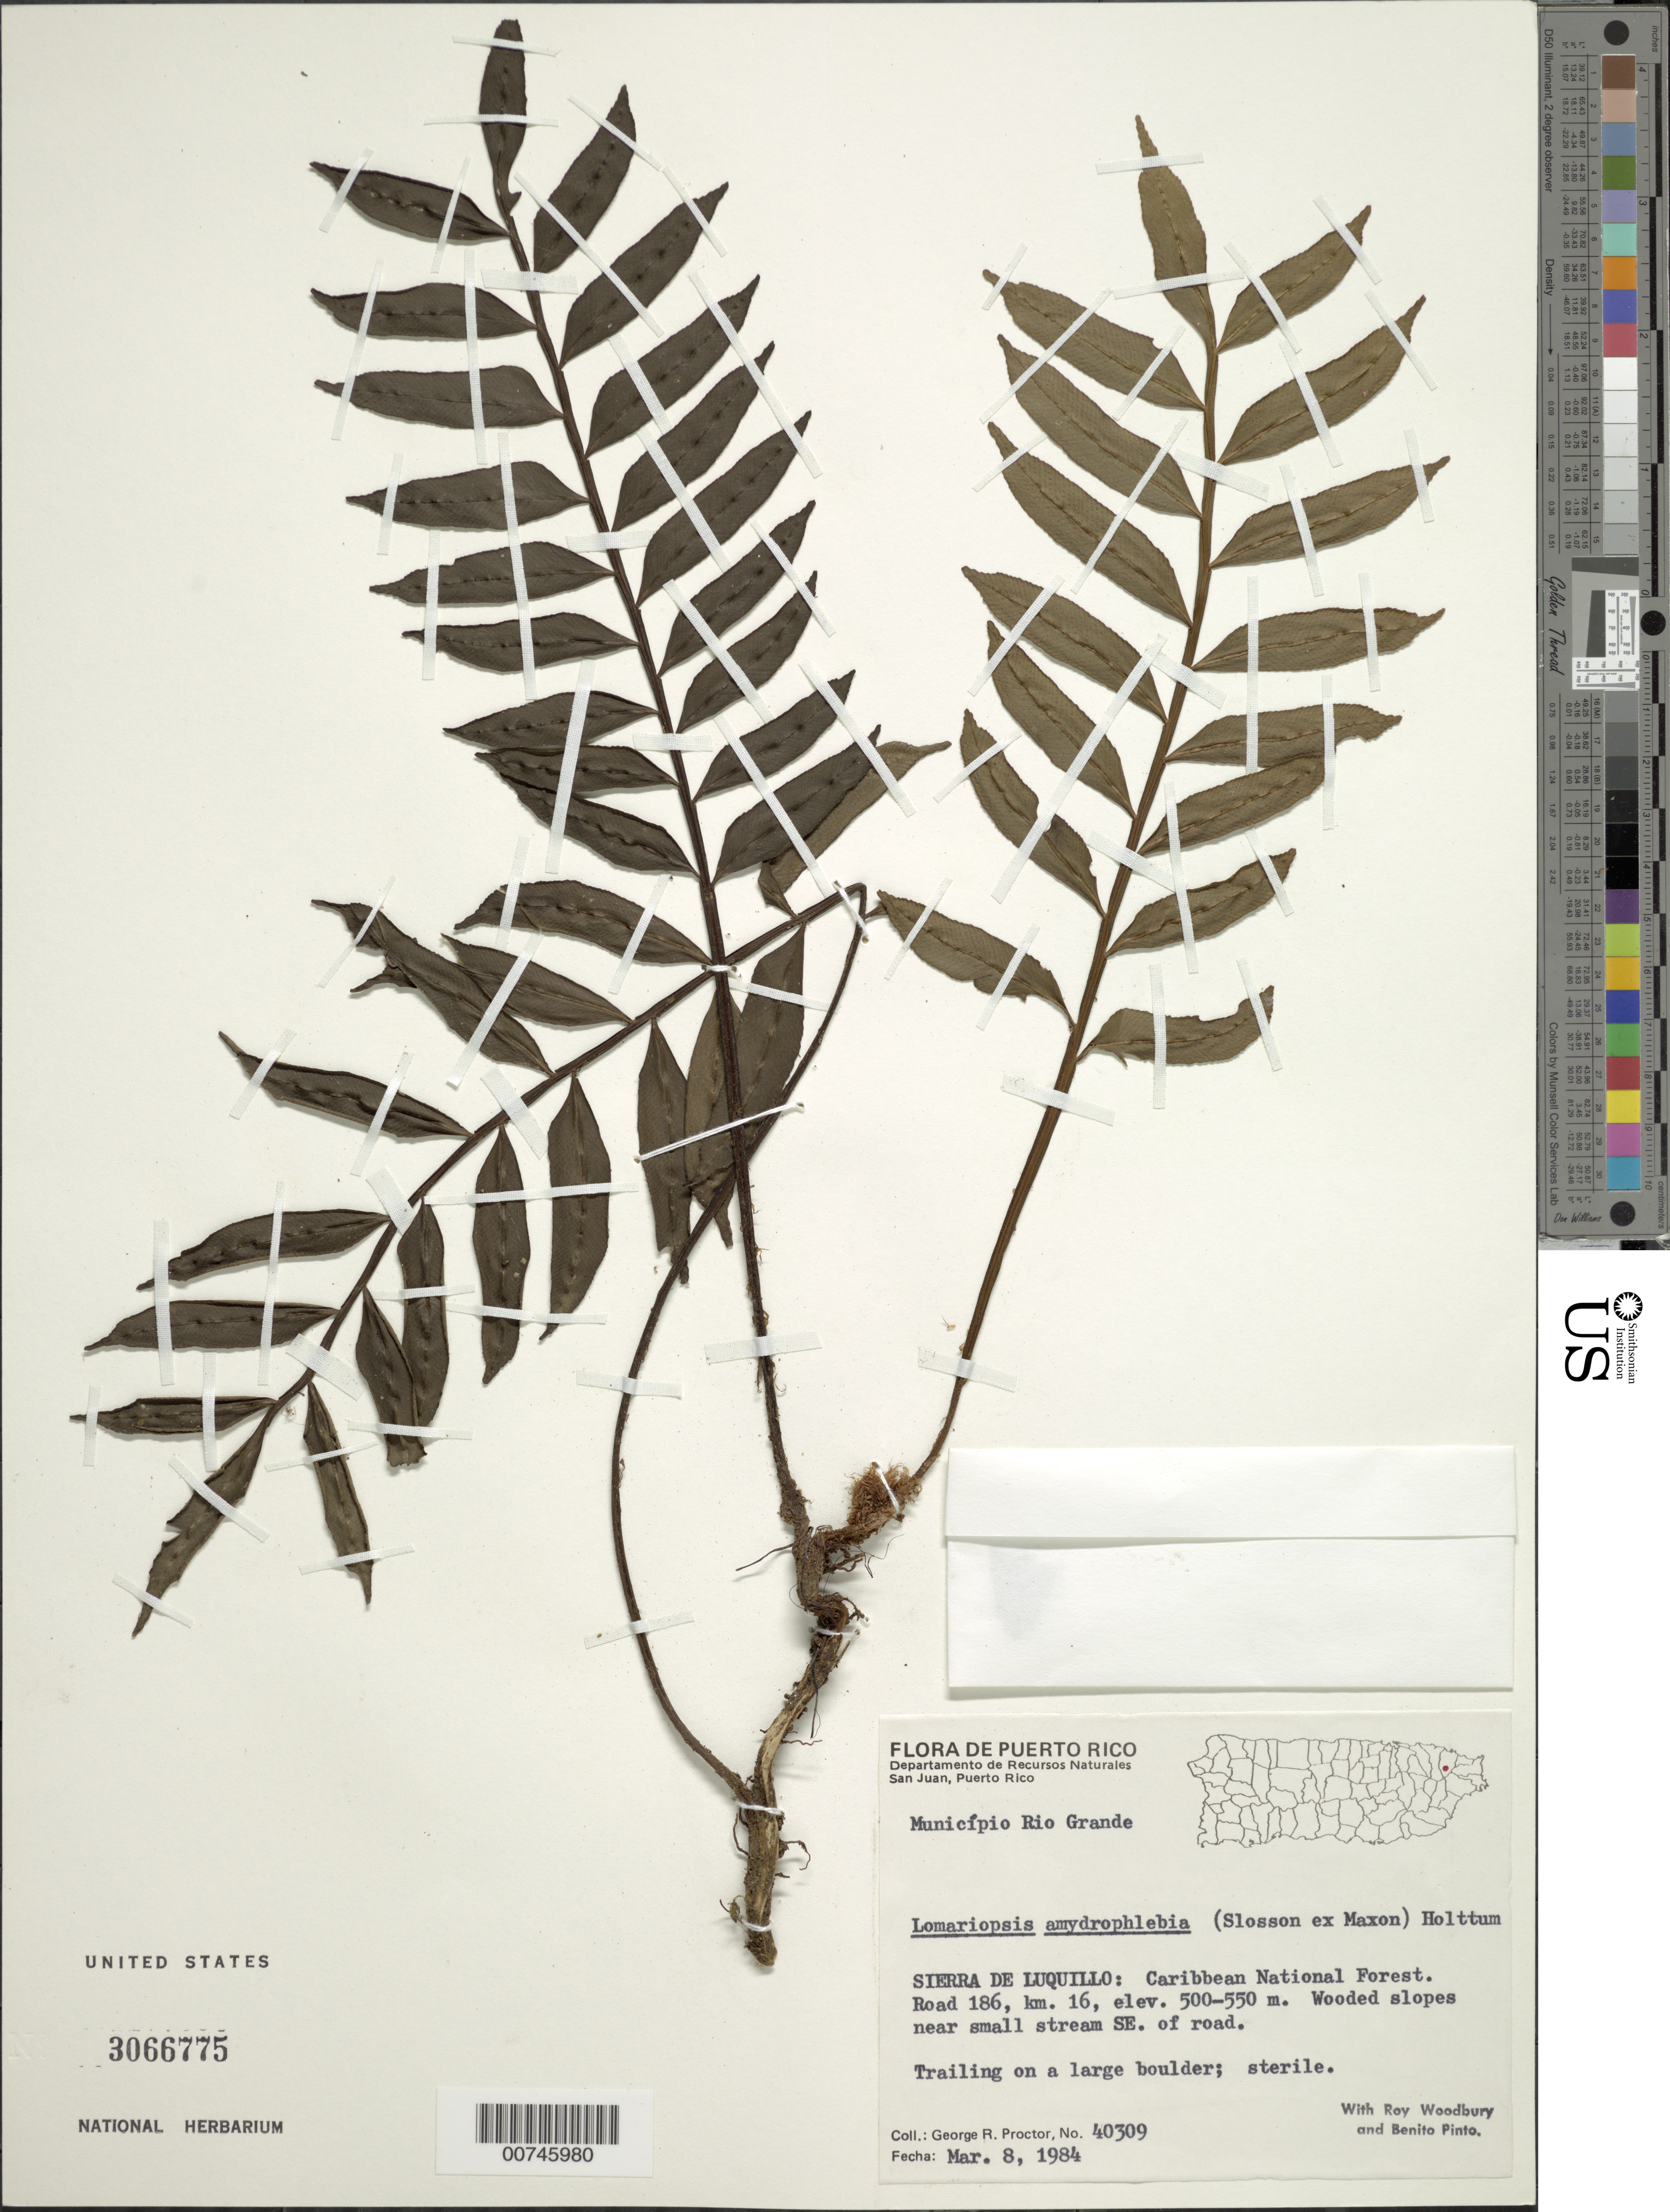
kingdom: Plantae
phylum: Tracheophyta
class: Polypodiopsida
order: Polypodiales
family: Lomariopsidaceae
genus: Lomariopsis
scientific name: Lomariopsis amydrophlebia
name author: (Slosson ex Maxon) Holttum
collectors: G. R. Proctor, R. O. Woodbury & B. Pinto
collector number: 40309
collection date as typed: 08 Mar 1984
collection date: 1984-03-08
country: Puerto Rico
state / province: Luquillo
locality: Sierra de Luquillo: Caribbean National Forest. Road 186, km 16. Wooded slopes near small stream SE of road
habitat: Trailing on a large boulder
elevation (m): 500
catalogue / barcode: US 3066775